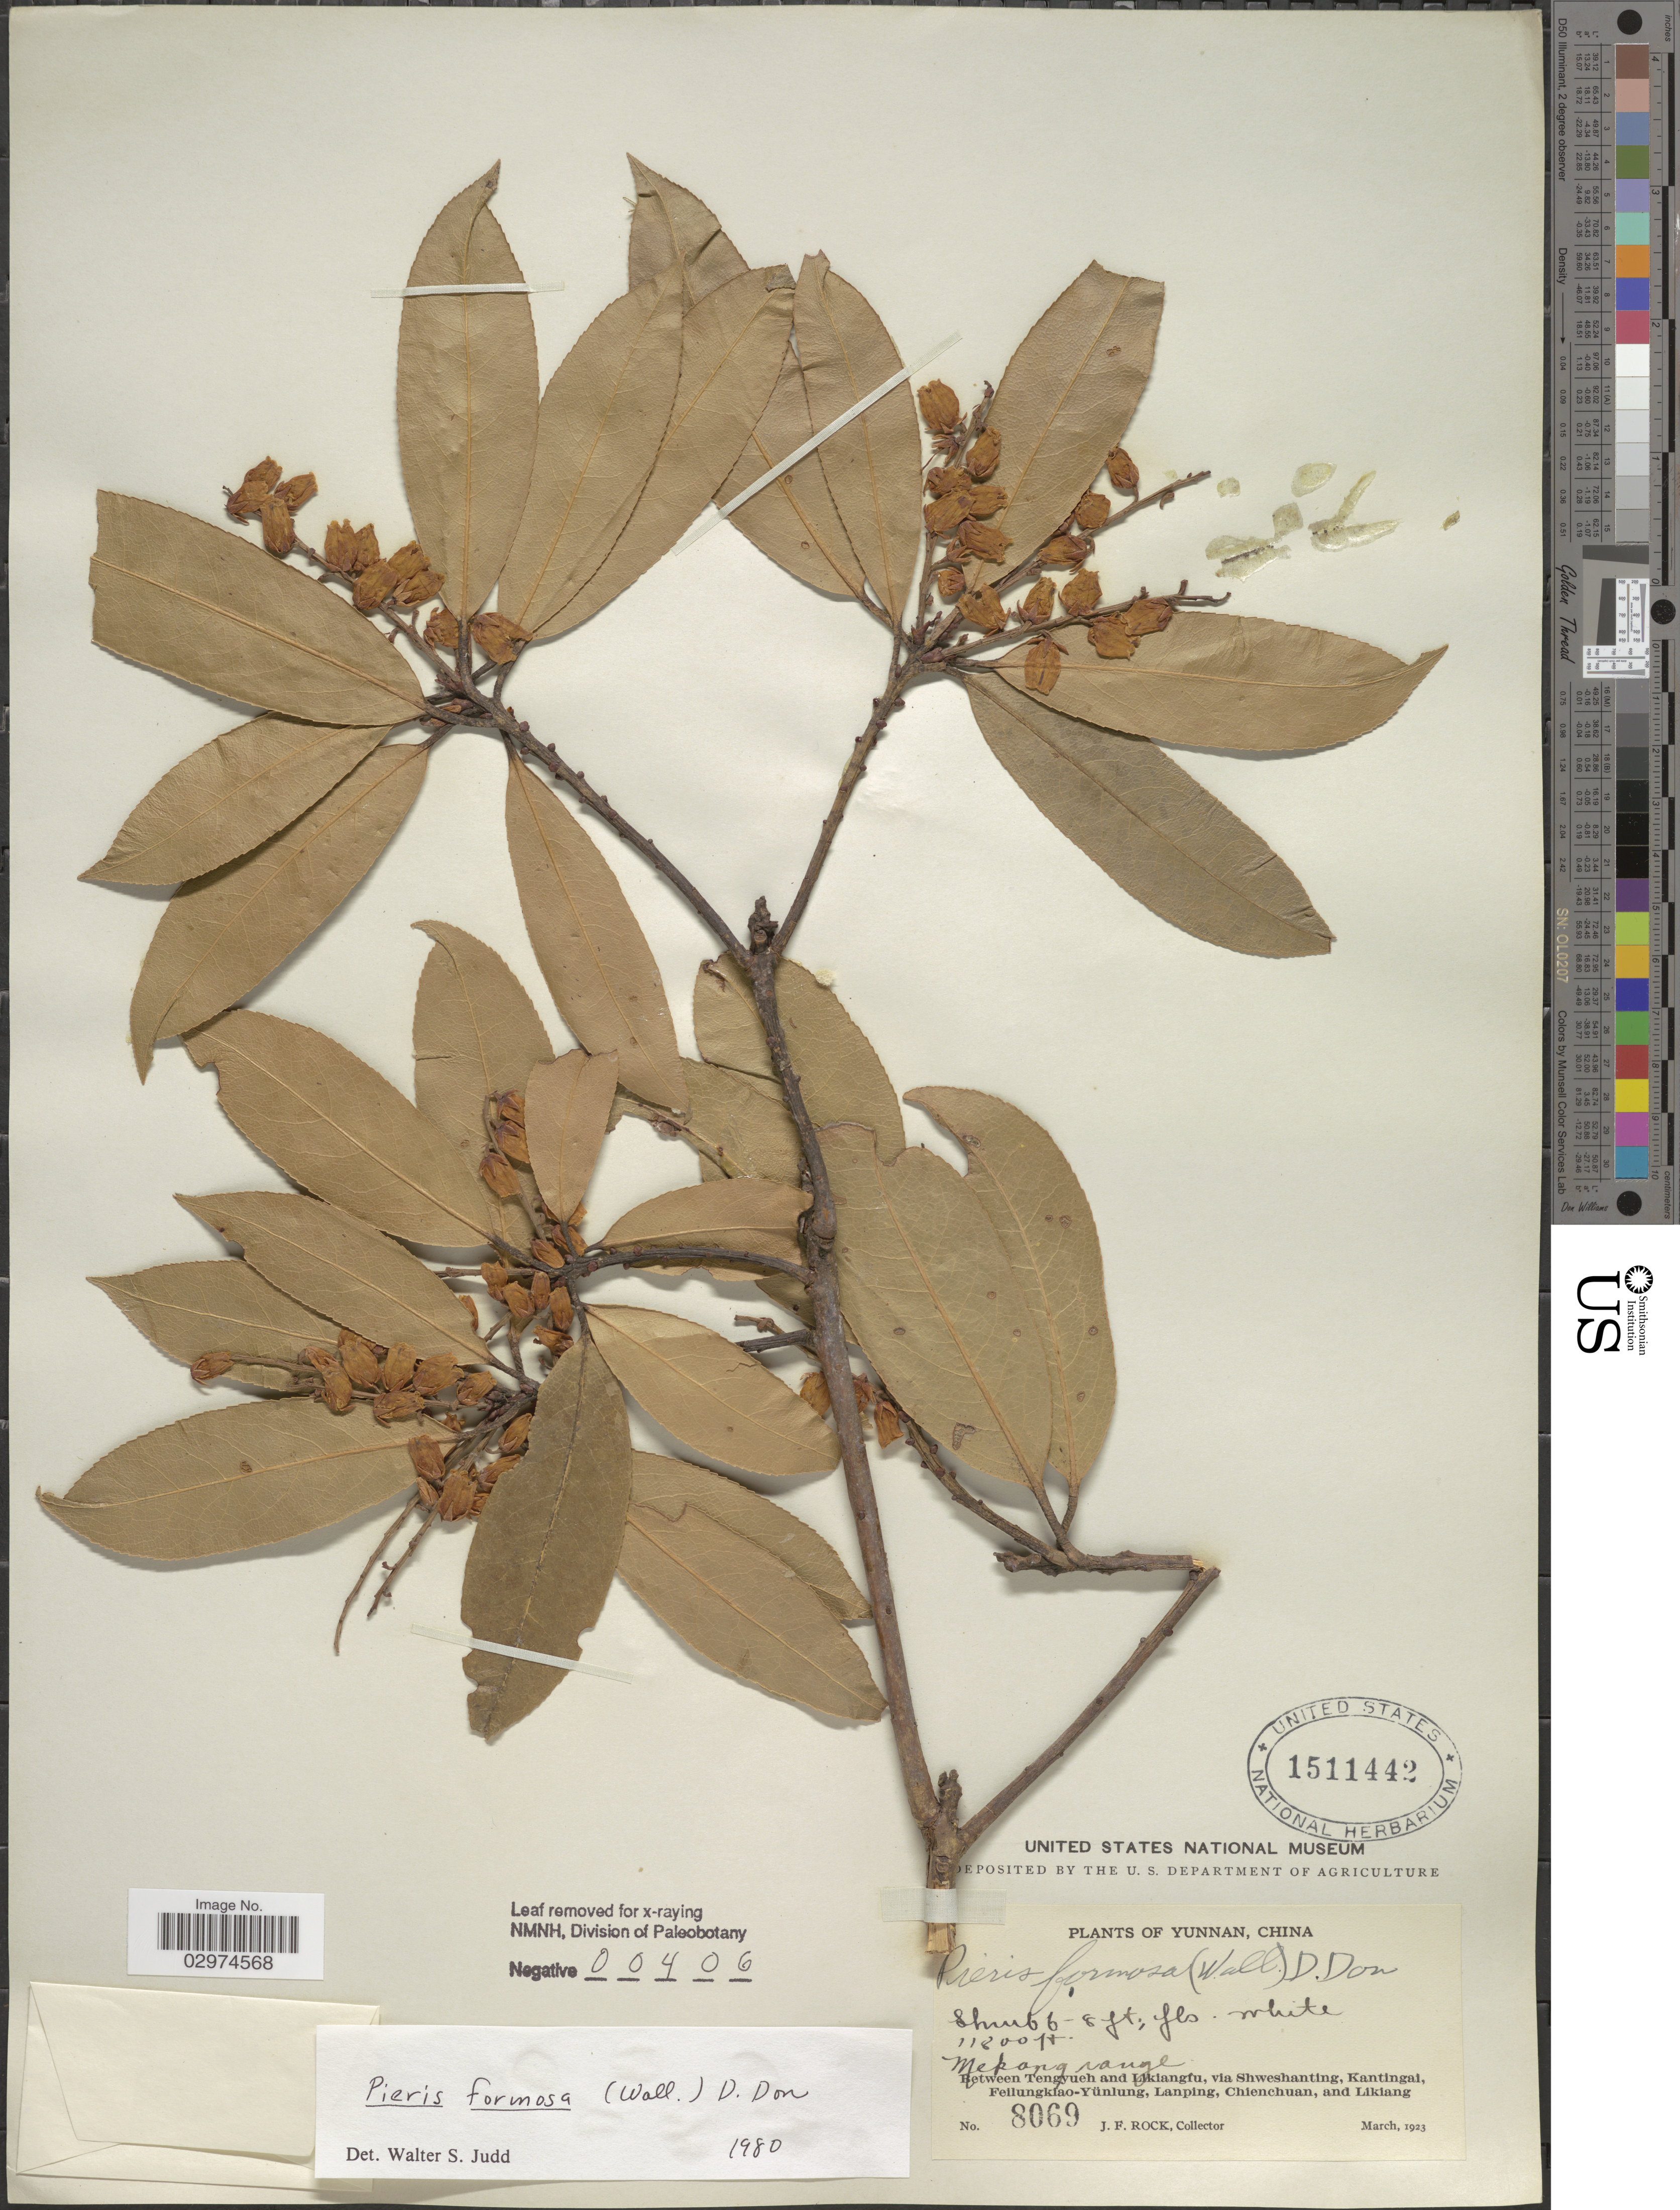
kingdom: Plantae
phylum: Tracheophyta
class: Magnoliopsida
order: Ericales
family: Ericaceae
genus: Pieris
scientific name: Pieris formosa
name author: (Wall.) D. Don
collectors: J. Rock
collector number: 8069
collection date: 1923-03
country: China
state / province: Yunnan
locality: Mekong range, Between Tengyueh and Likiangfu, via Shweshanting, Kantingai, Feilungkiao-Yünlung, Lanping, Chienchuan, and Likiang.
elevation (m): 3597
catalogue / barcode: US 1511442